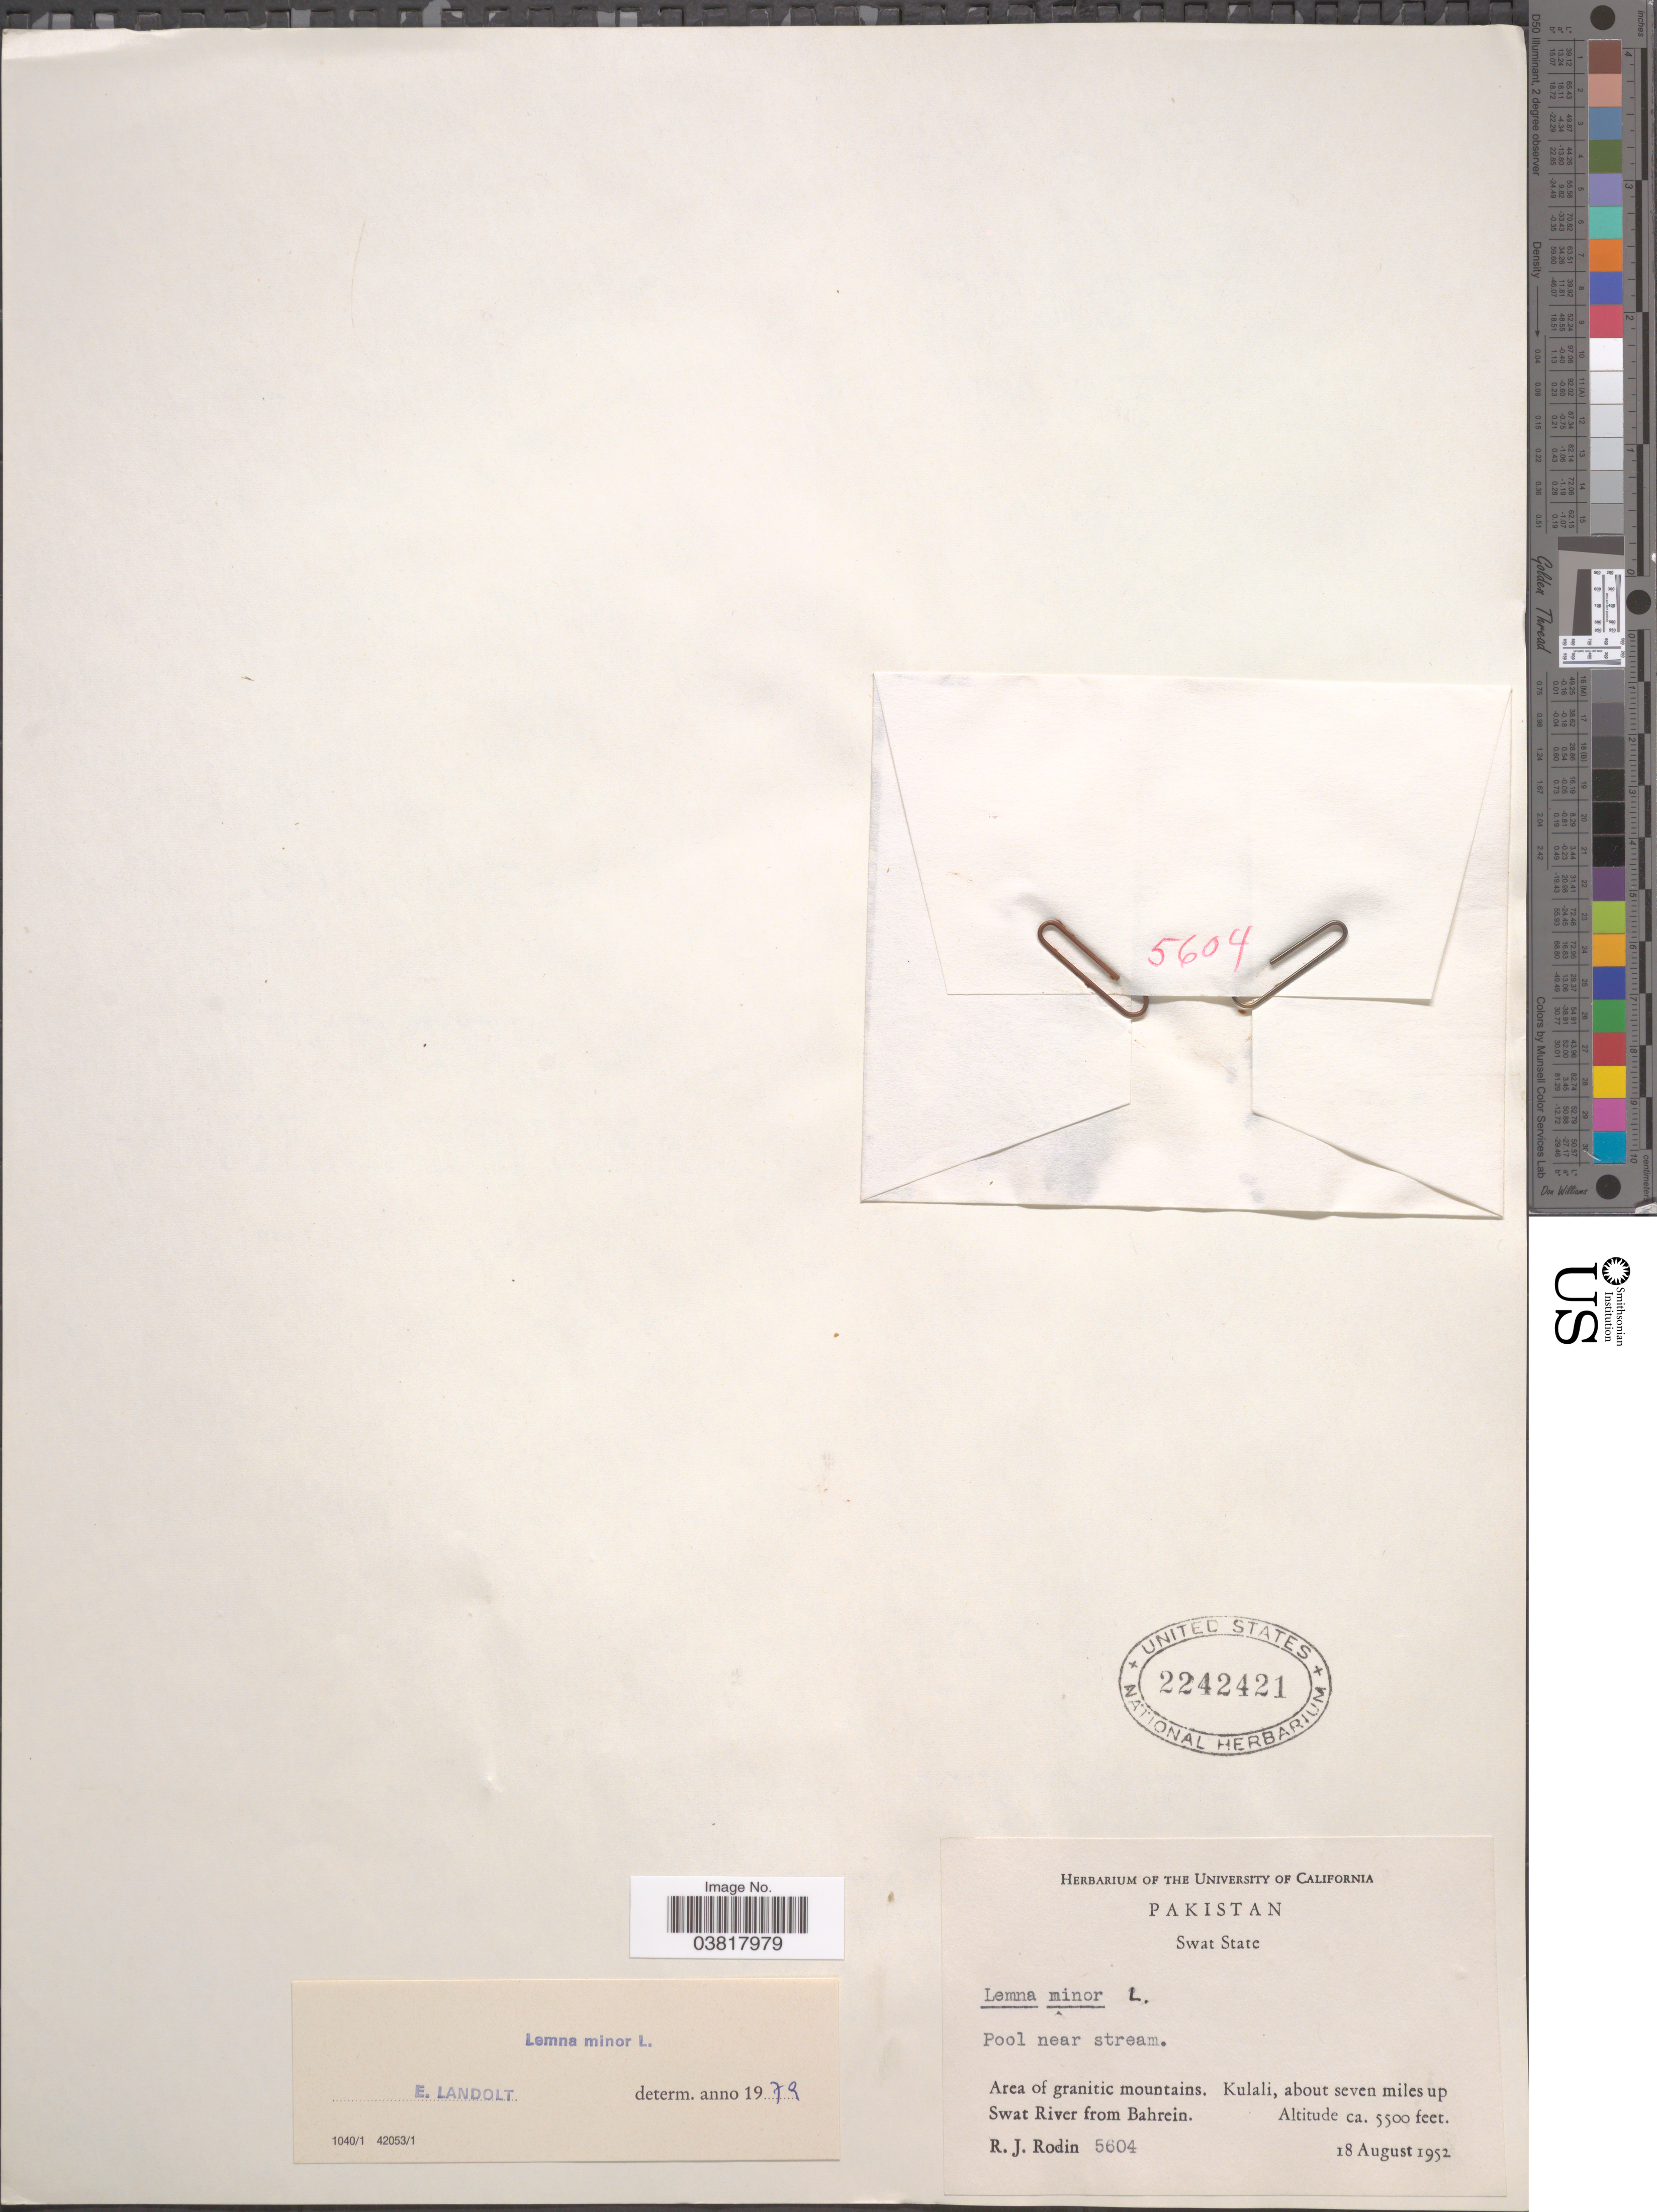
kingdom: Plantae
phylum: Tracheophyta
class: Liliopsida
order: Alismatales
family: Araceae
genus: Lemna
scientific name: Lemna minor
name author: L.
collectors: R. J. Rodin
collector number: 5604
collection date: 1952-08-18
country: Pakistan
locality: Swat State. Area of granitic mountains. Kulali, about seven miles up Swat River from Bahrein.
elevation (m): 1676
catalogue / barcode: US 2242421